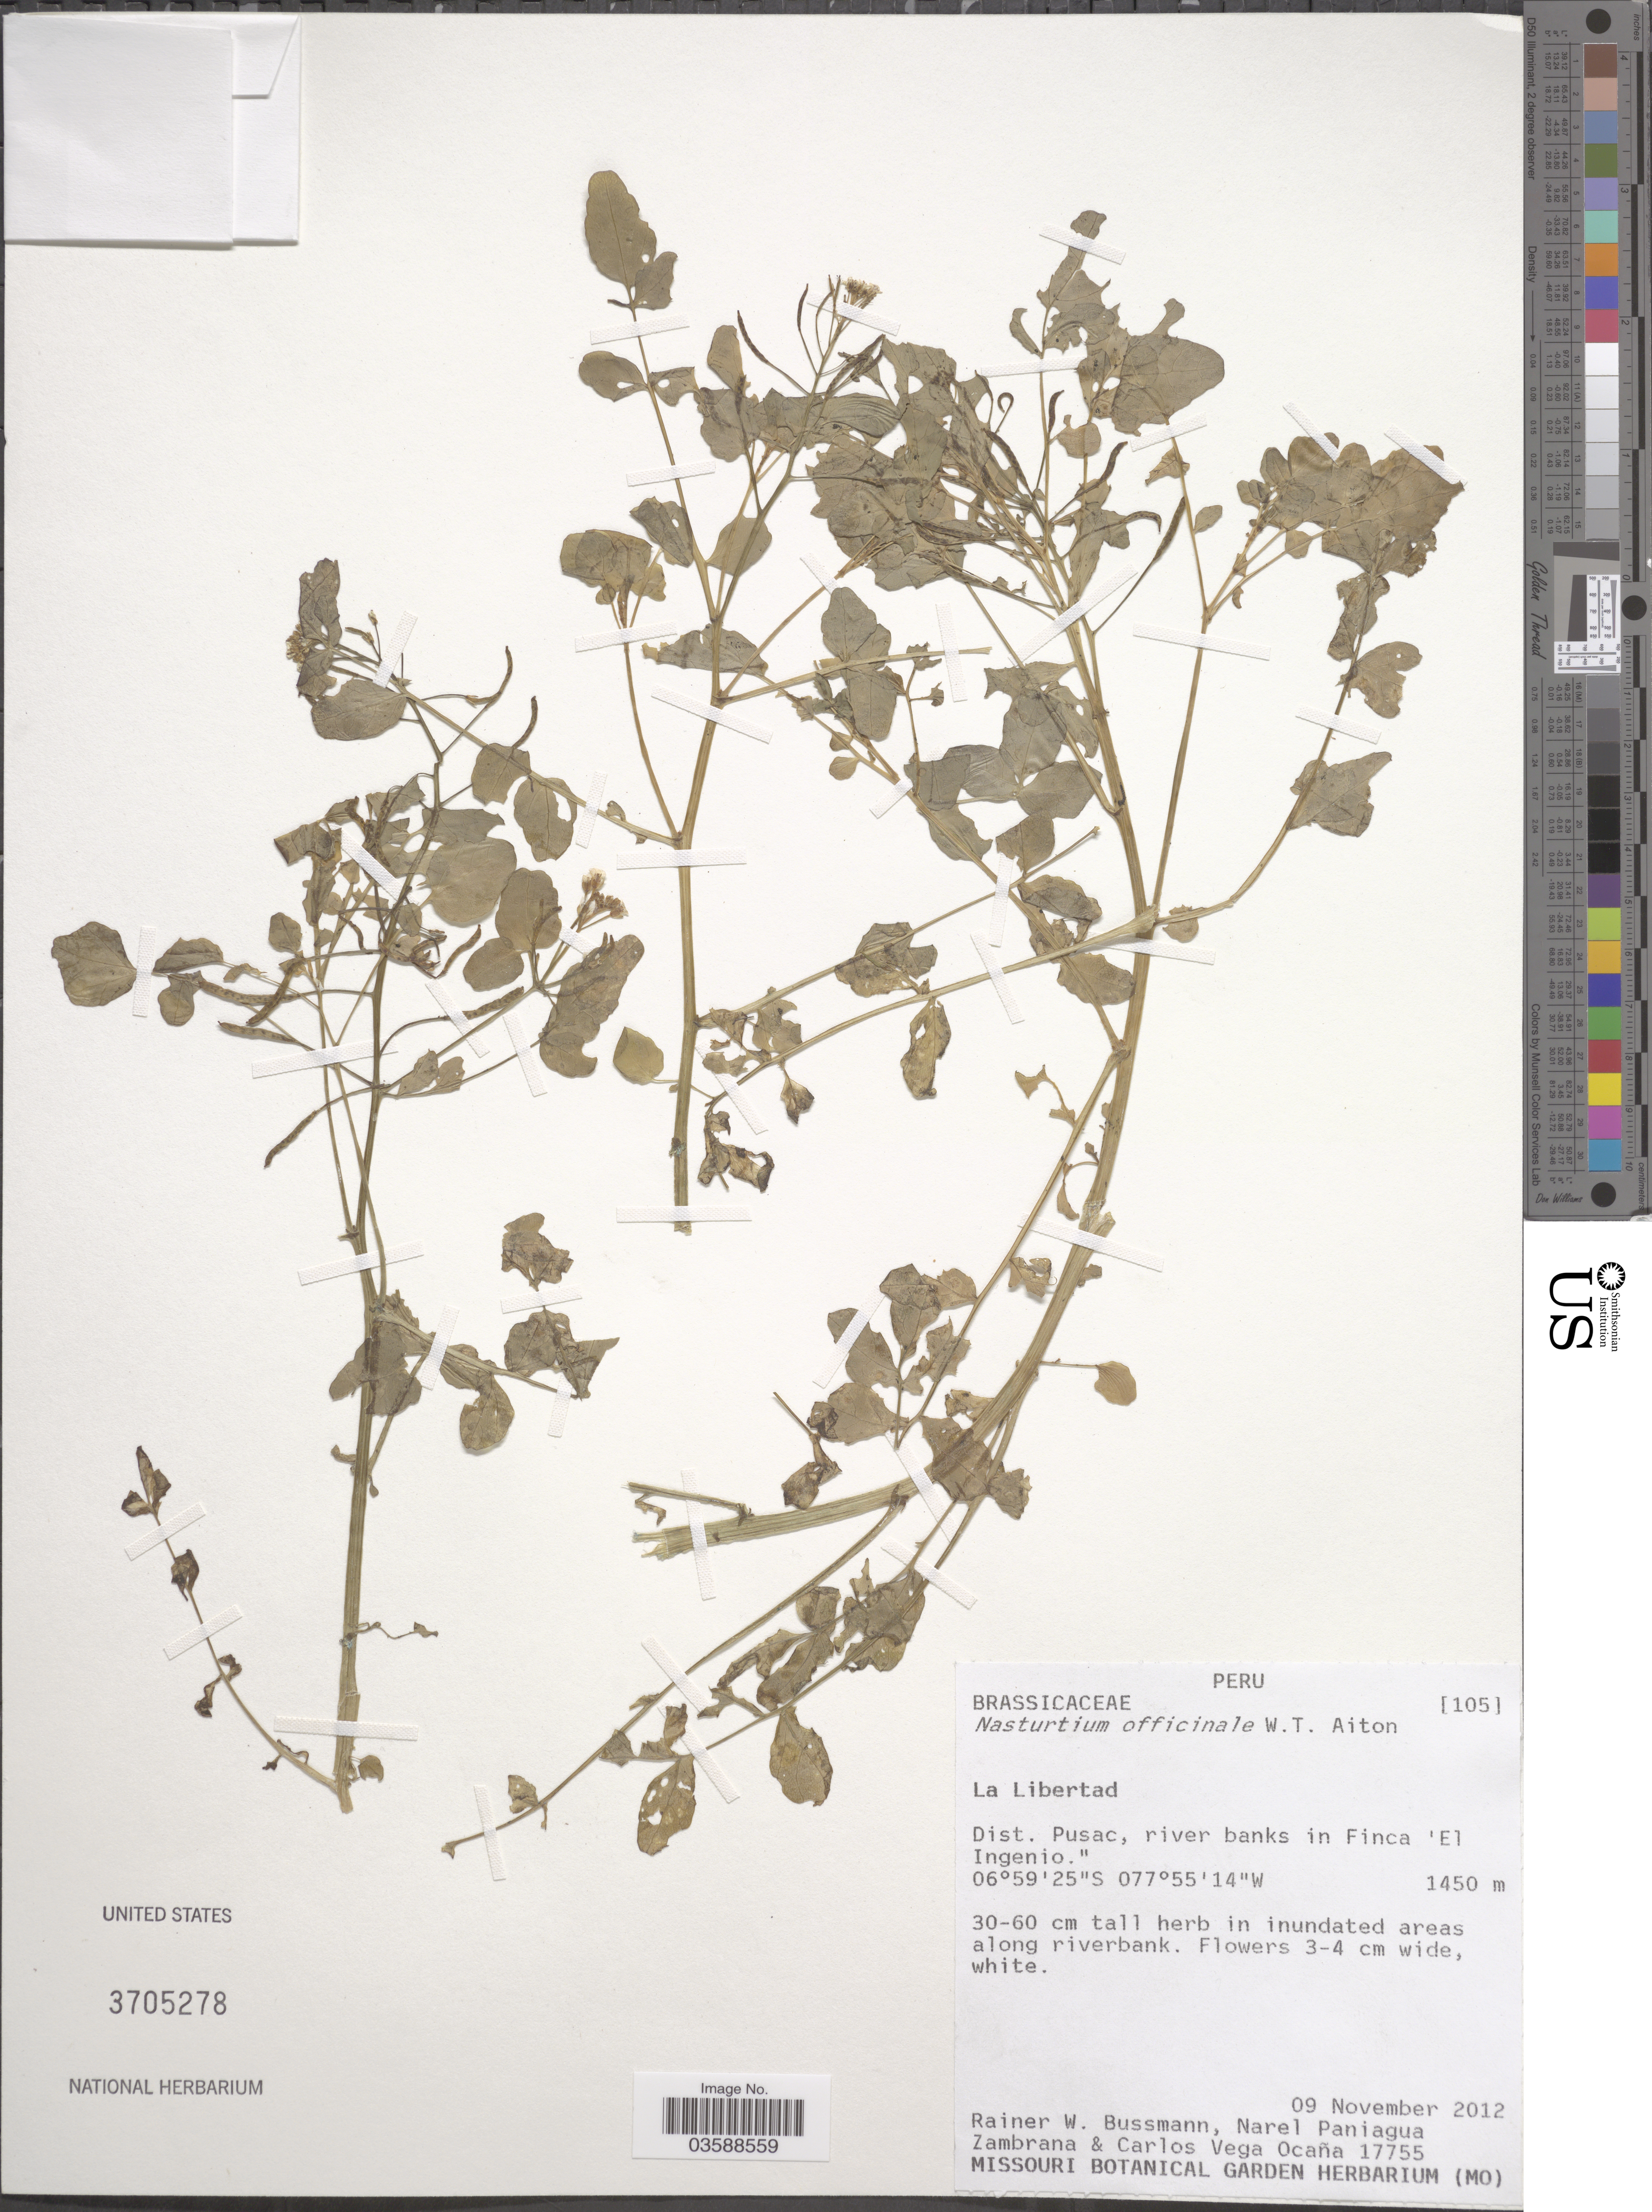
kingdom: Plantae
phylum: Tracheophyta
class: Magnoliopsida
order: Brassicales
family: Brassicaceae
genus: Nasturtium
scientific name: Nasturtium officinale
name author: R. Br.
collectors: R. W. Bussmann, N. Paniagua Zambrana & C. Vega Ocaña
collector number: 17755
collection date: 2012-11-09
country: Peru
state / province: La Libertad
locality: Dist. Pusac, river banks in Finca 'El Ingenio'.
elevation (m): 1450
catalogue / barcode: US 3705278